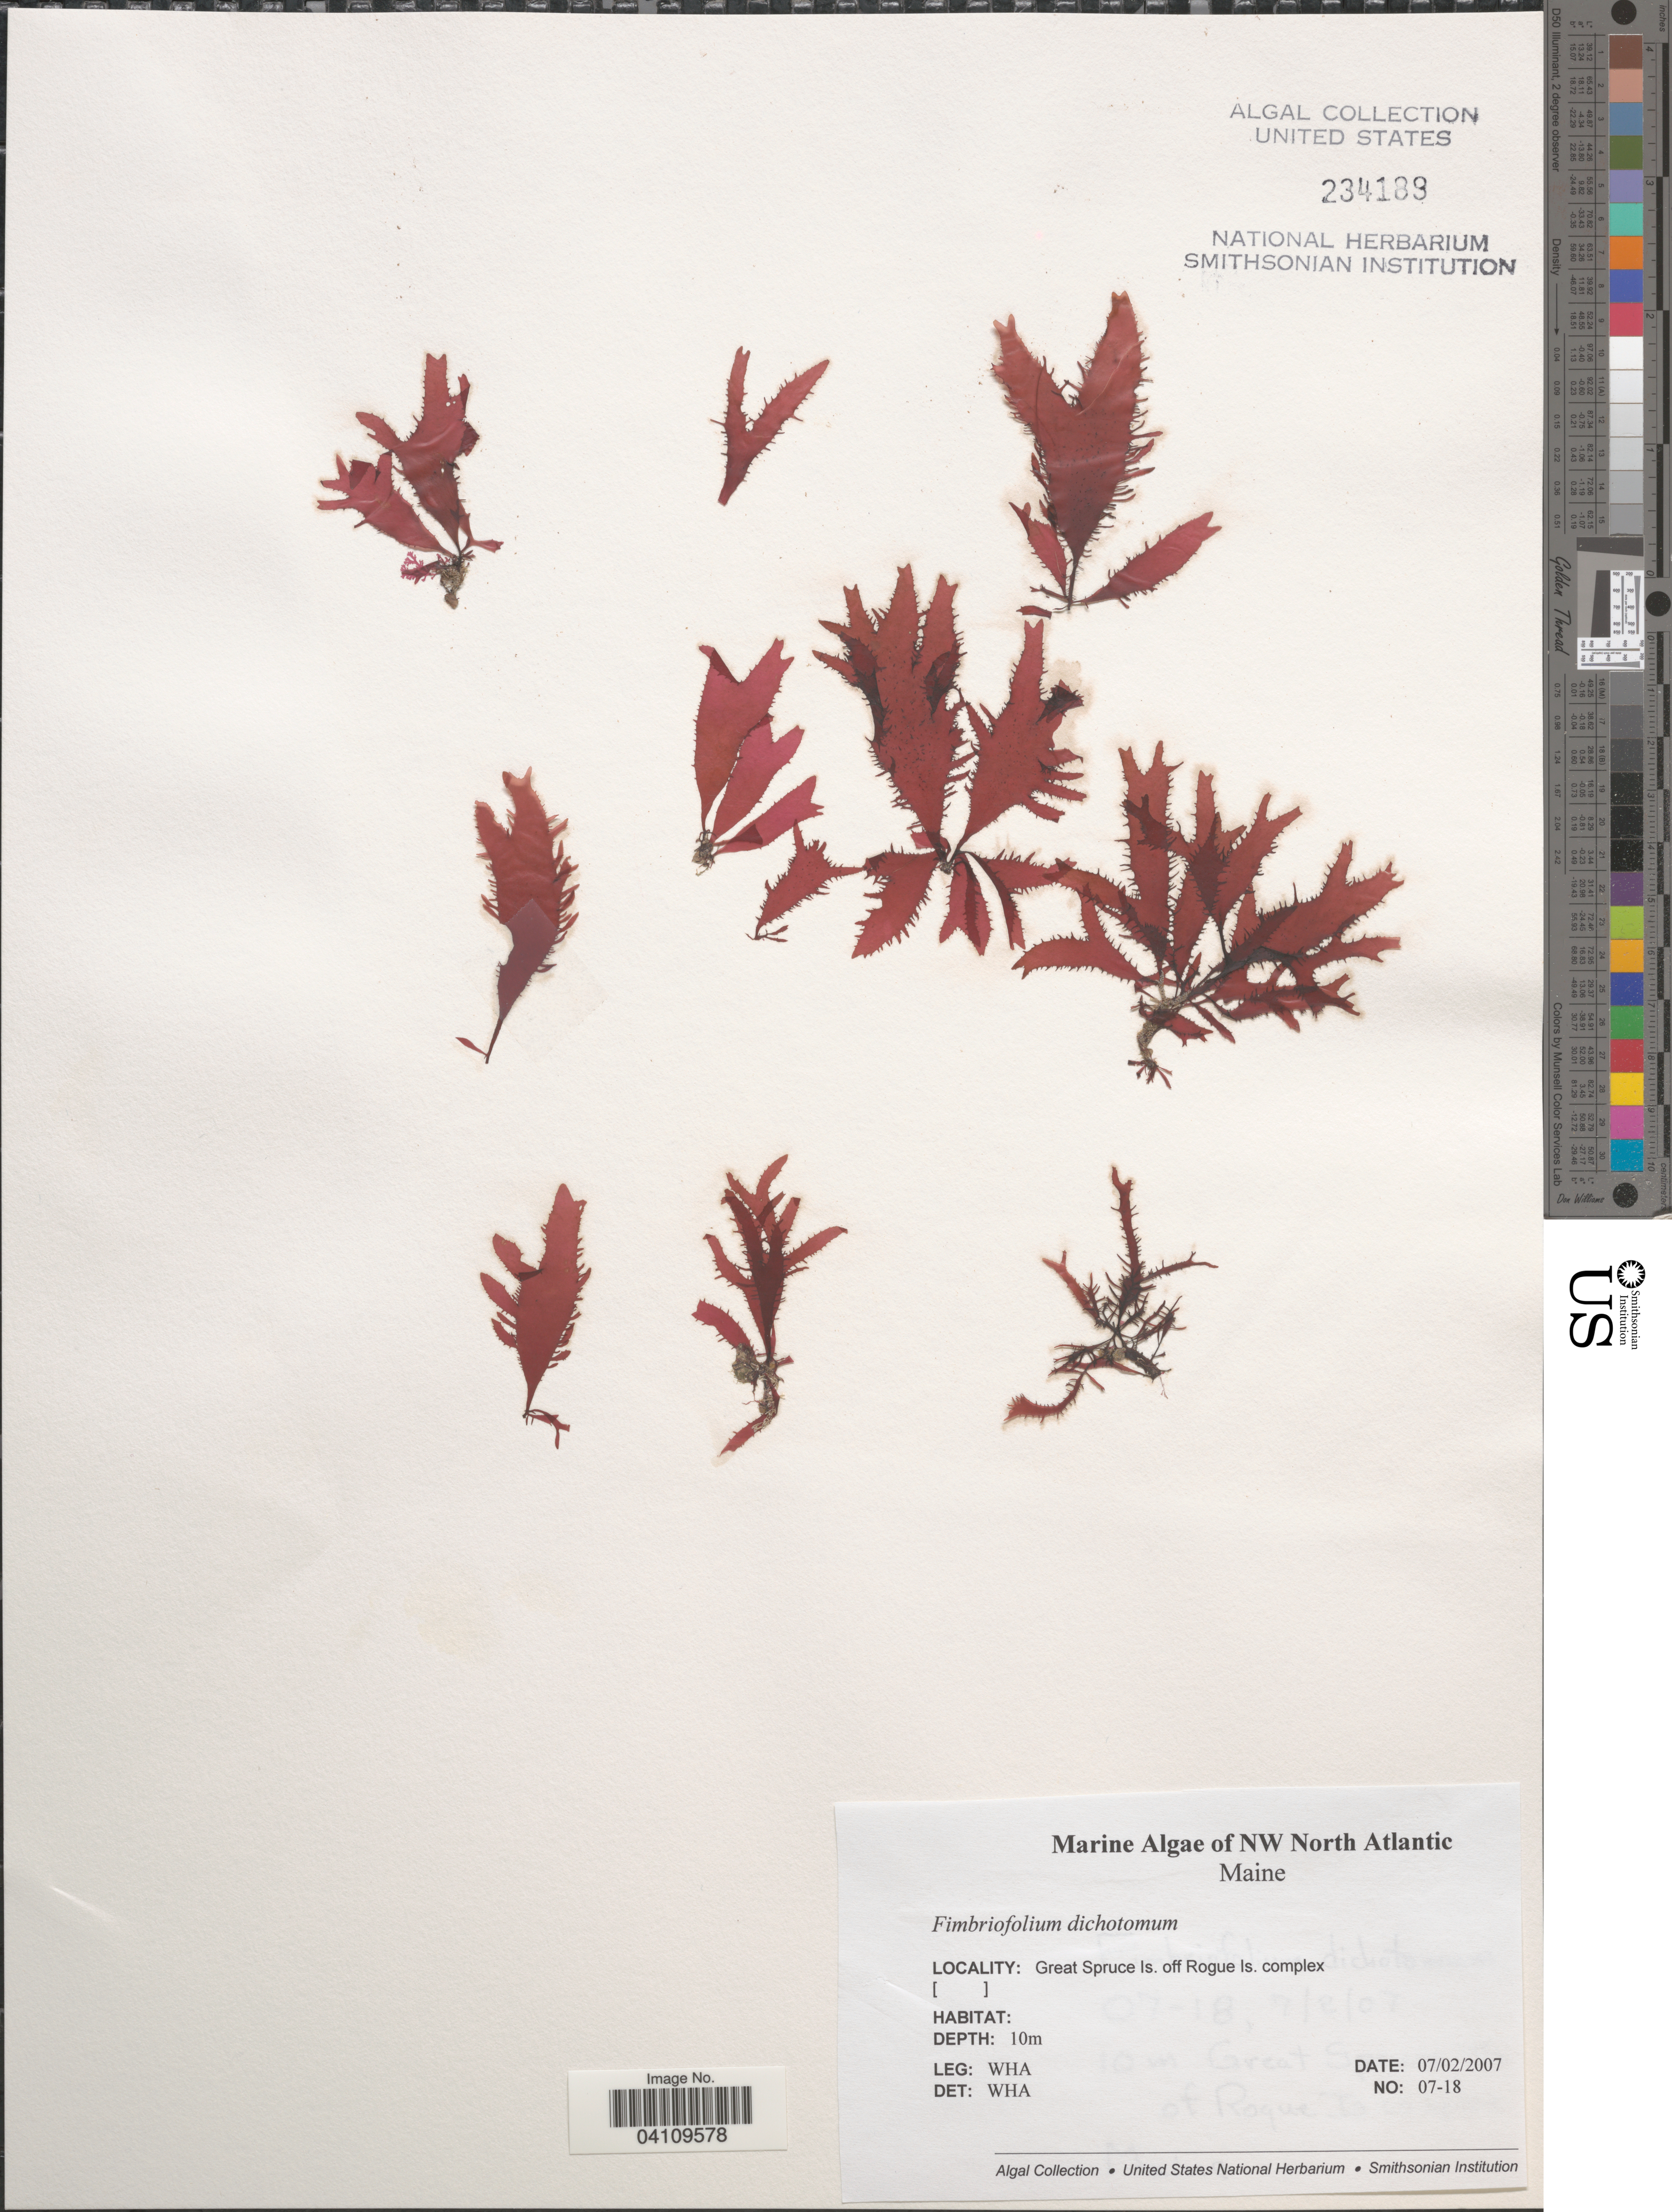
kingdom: Plantae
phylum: Rhodophyta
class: Florideophyceae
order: Gigartinales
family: Cystocloniaceae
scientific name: Fimbriofolium dichotomum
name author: (Lepech.) Hansen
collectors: W. H. Adey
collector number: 07-18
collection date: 2007-07-02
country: United States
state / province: Maine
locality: NW North Atlantic. Great Spruce Is. off Rogue Is. complex.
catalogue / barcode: US 234189